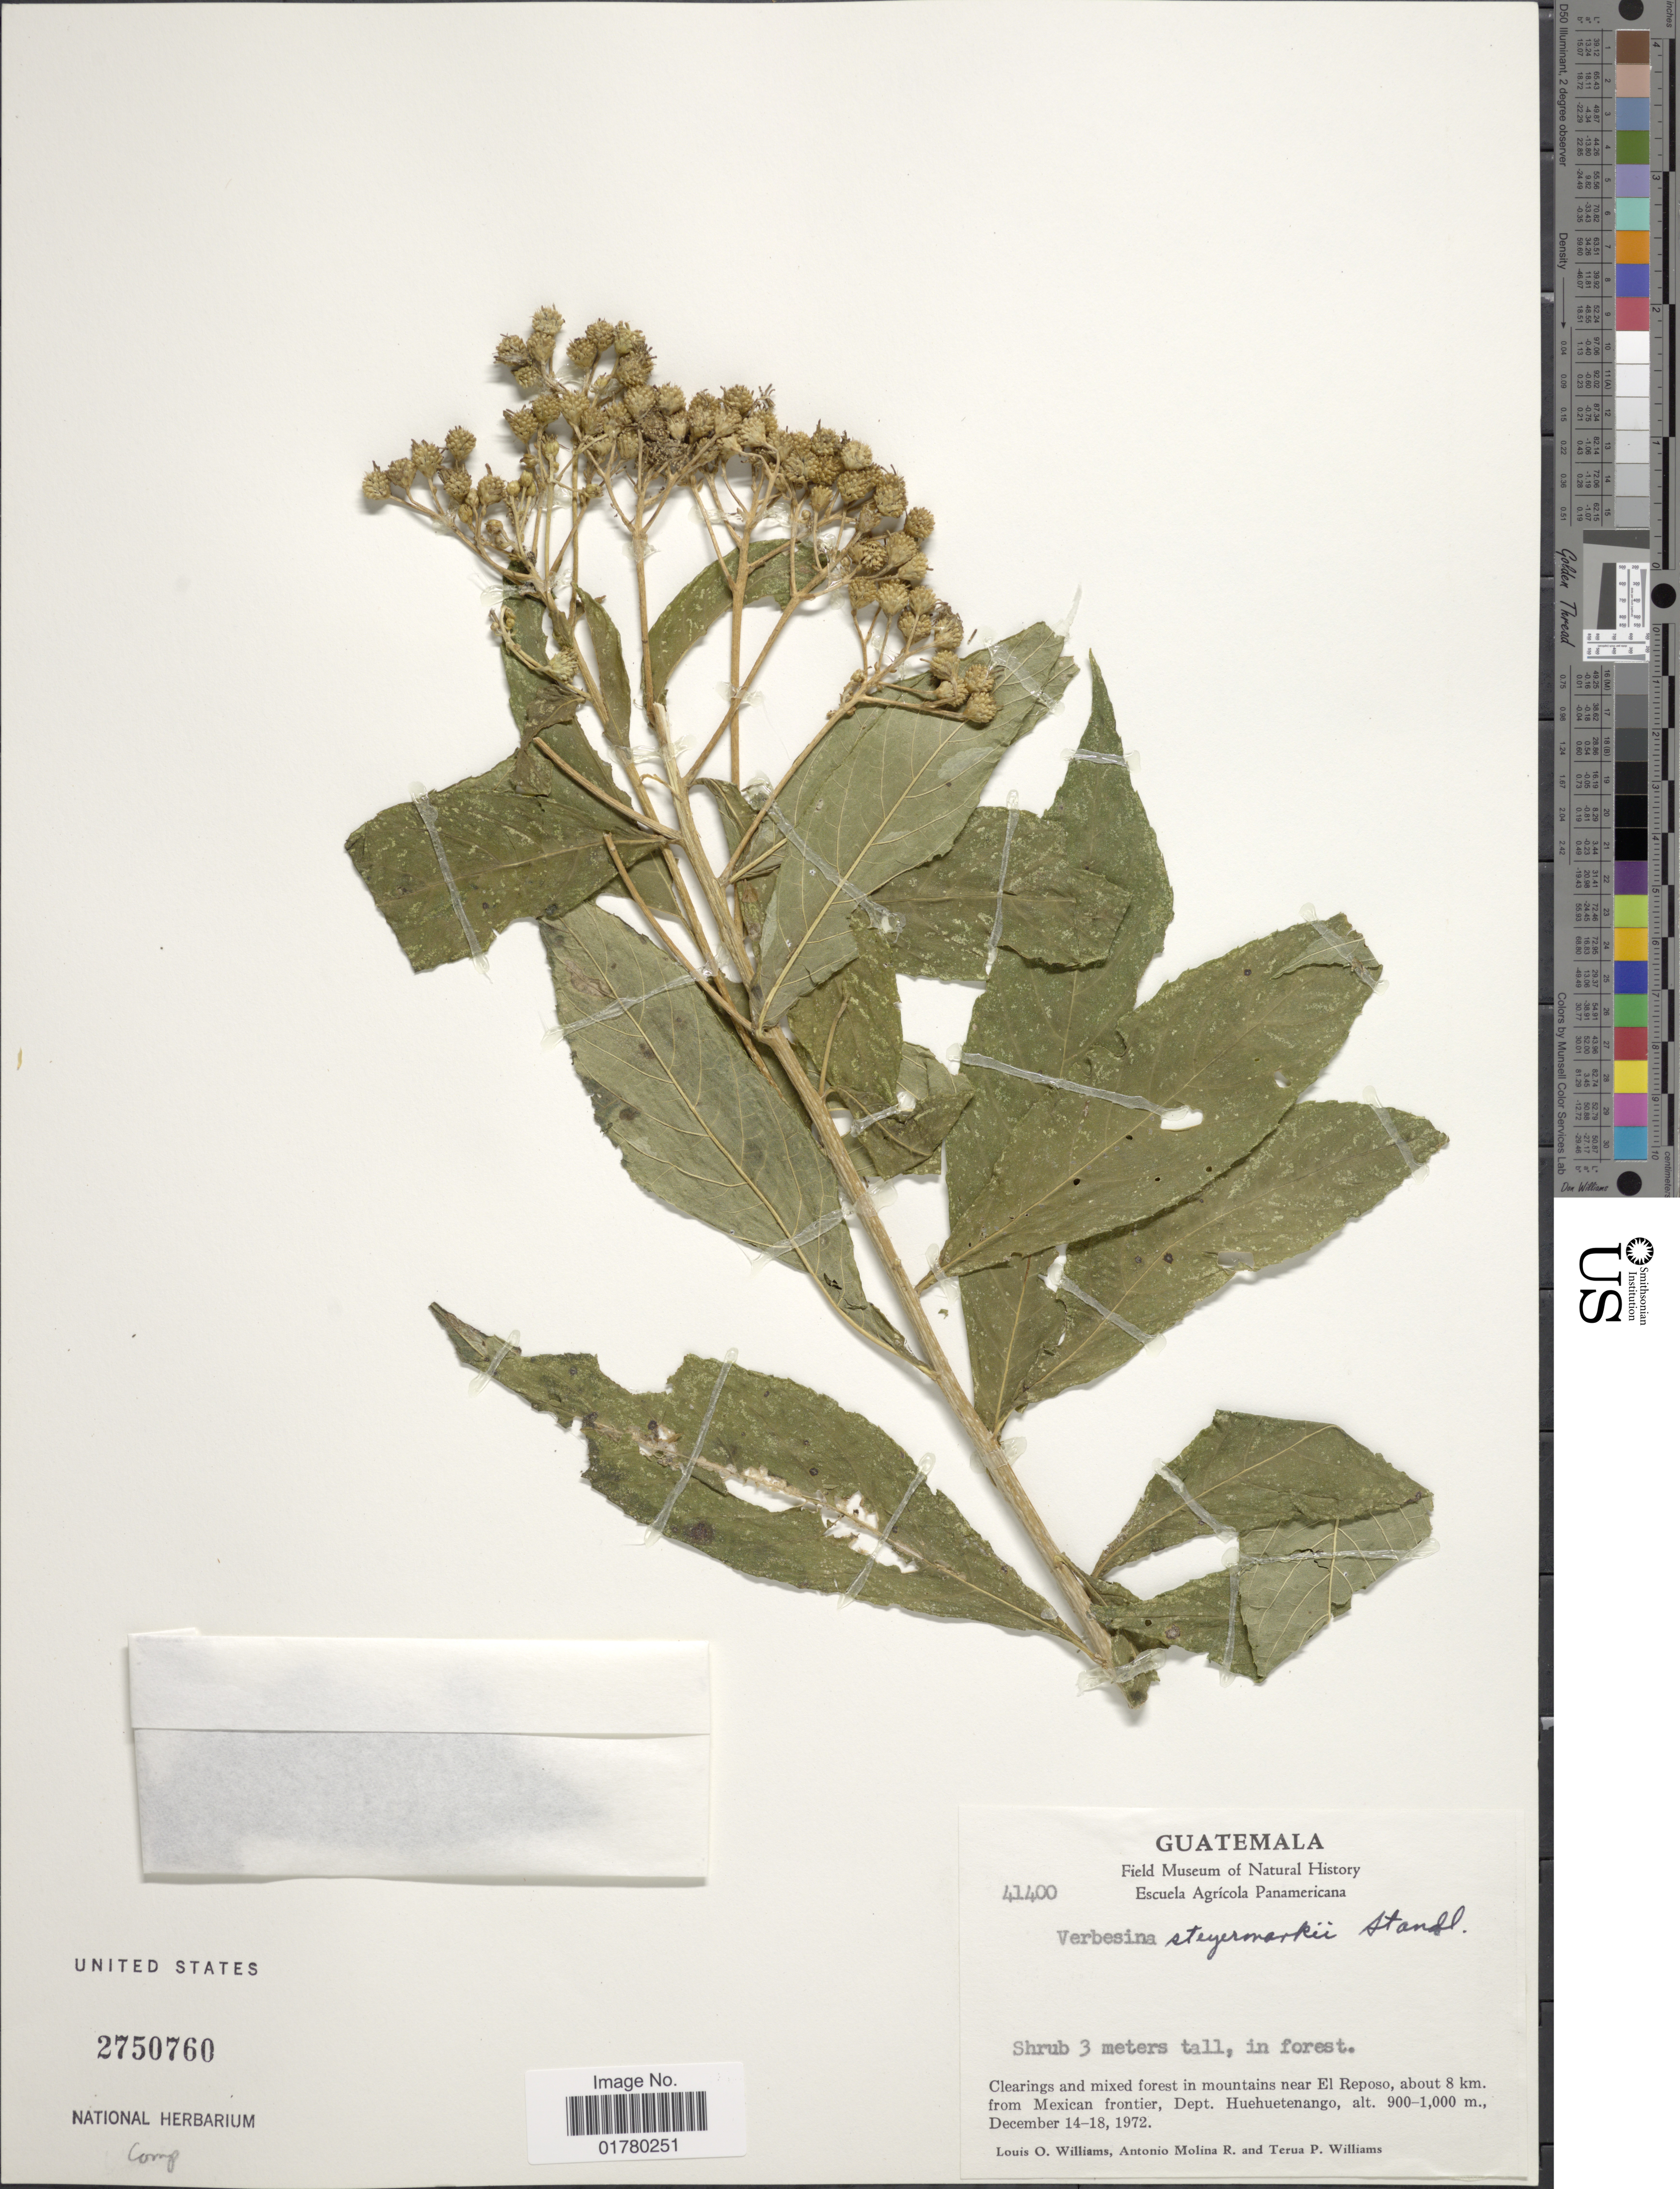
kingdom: Plantae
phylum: Tracheophyta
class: Magnoliopsida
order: Asterales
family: Asteraceae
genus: Verbesina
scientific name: Verbesina steyermarkii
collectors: L. O. Williams, A. Molina R. & T. P. Williams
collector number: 41400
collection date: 1972-12-14/1972-12-18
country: Guatemala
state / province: Huehuetenango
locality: Clearings and mixed forest in mountains near El Reposo, about 8 km. from Mexican frontier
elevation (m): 900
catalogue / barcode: US 2750760